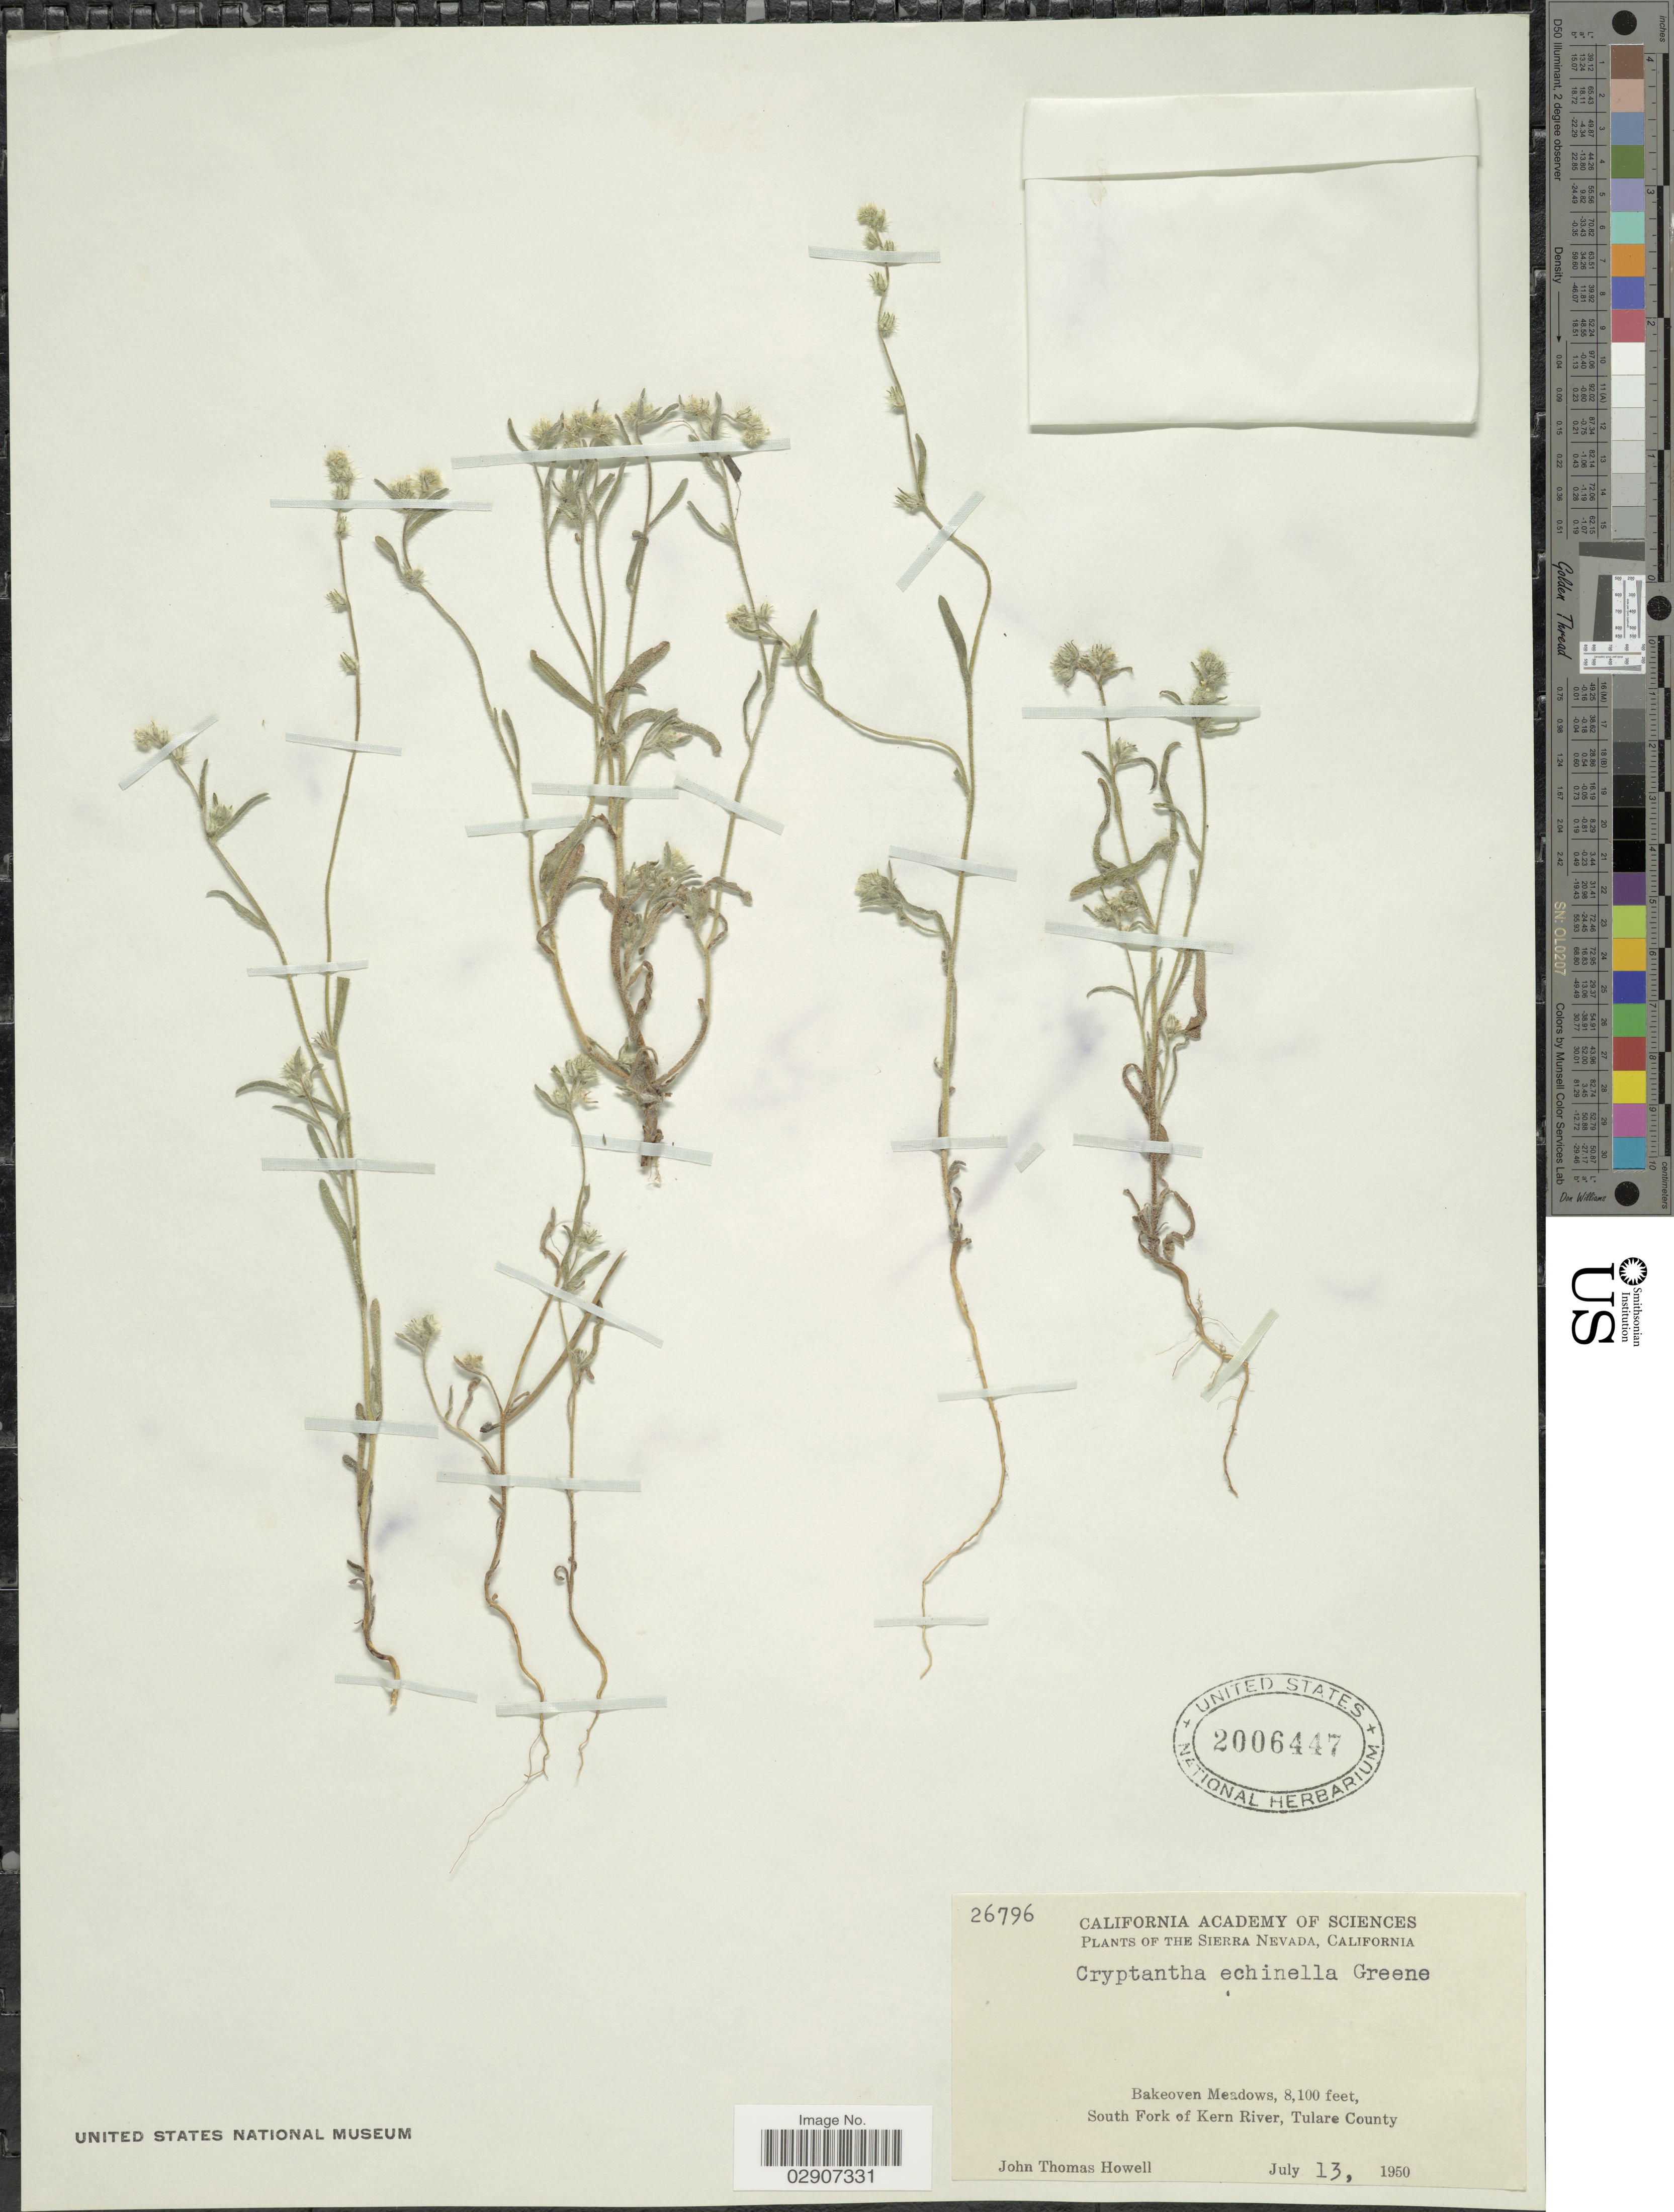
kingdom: Plantae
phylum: Tracheophyta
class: Magnoliopsida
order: Boraginales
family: Boraginaceae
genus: Cryptantha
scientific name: Cryptantha echinella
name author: S.W. Greene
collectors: J. T. Howell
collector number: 26796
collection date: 1950-07-13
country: United States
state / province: California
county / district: Tulare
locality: The Sierra Nevada, Bakeoven Meadows, South Fork of Kern River, Tulare County.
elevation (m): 2469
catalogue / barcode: US 2006447